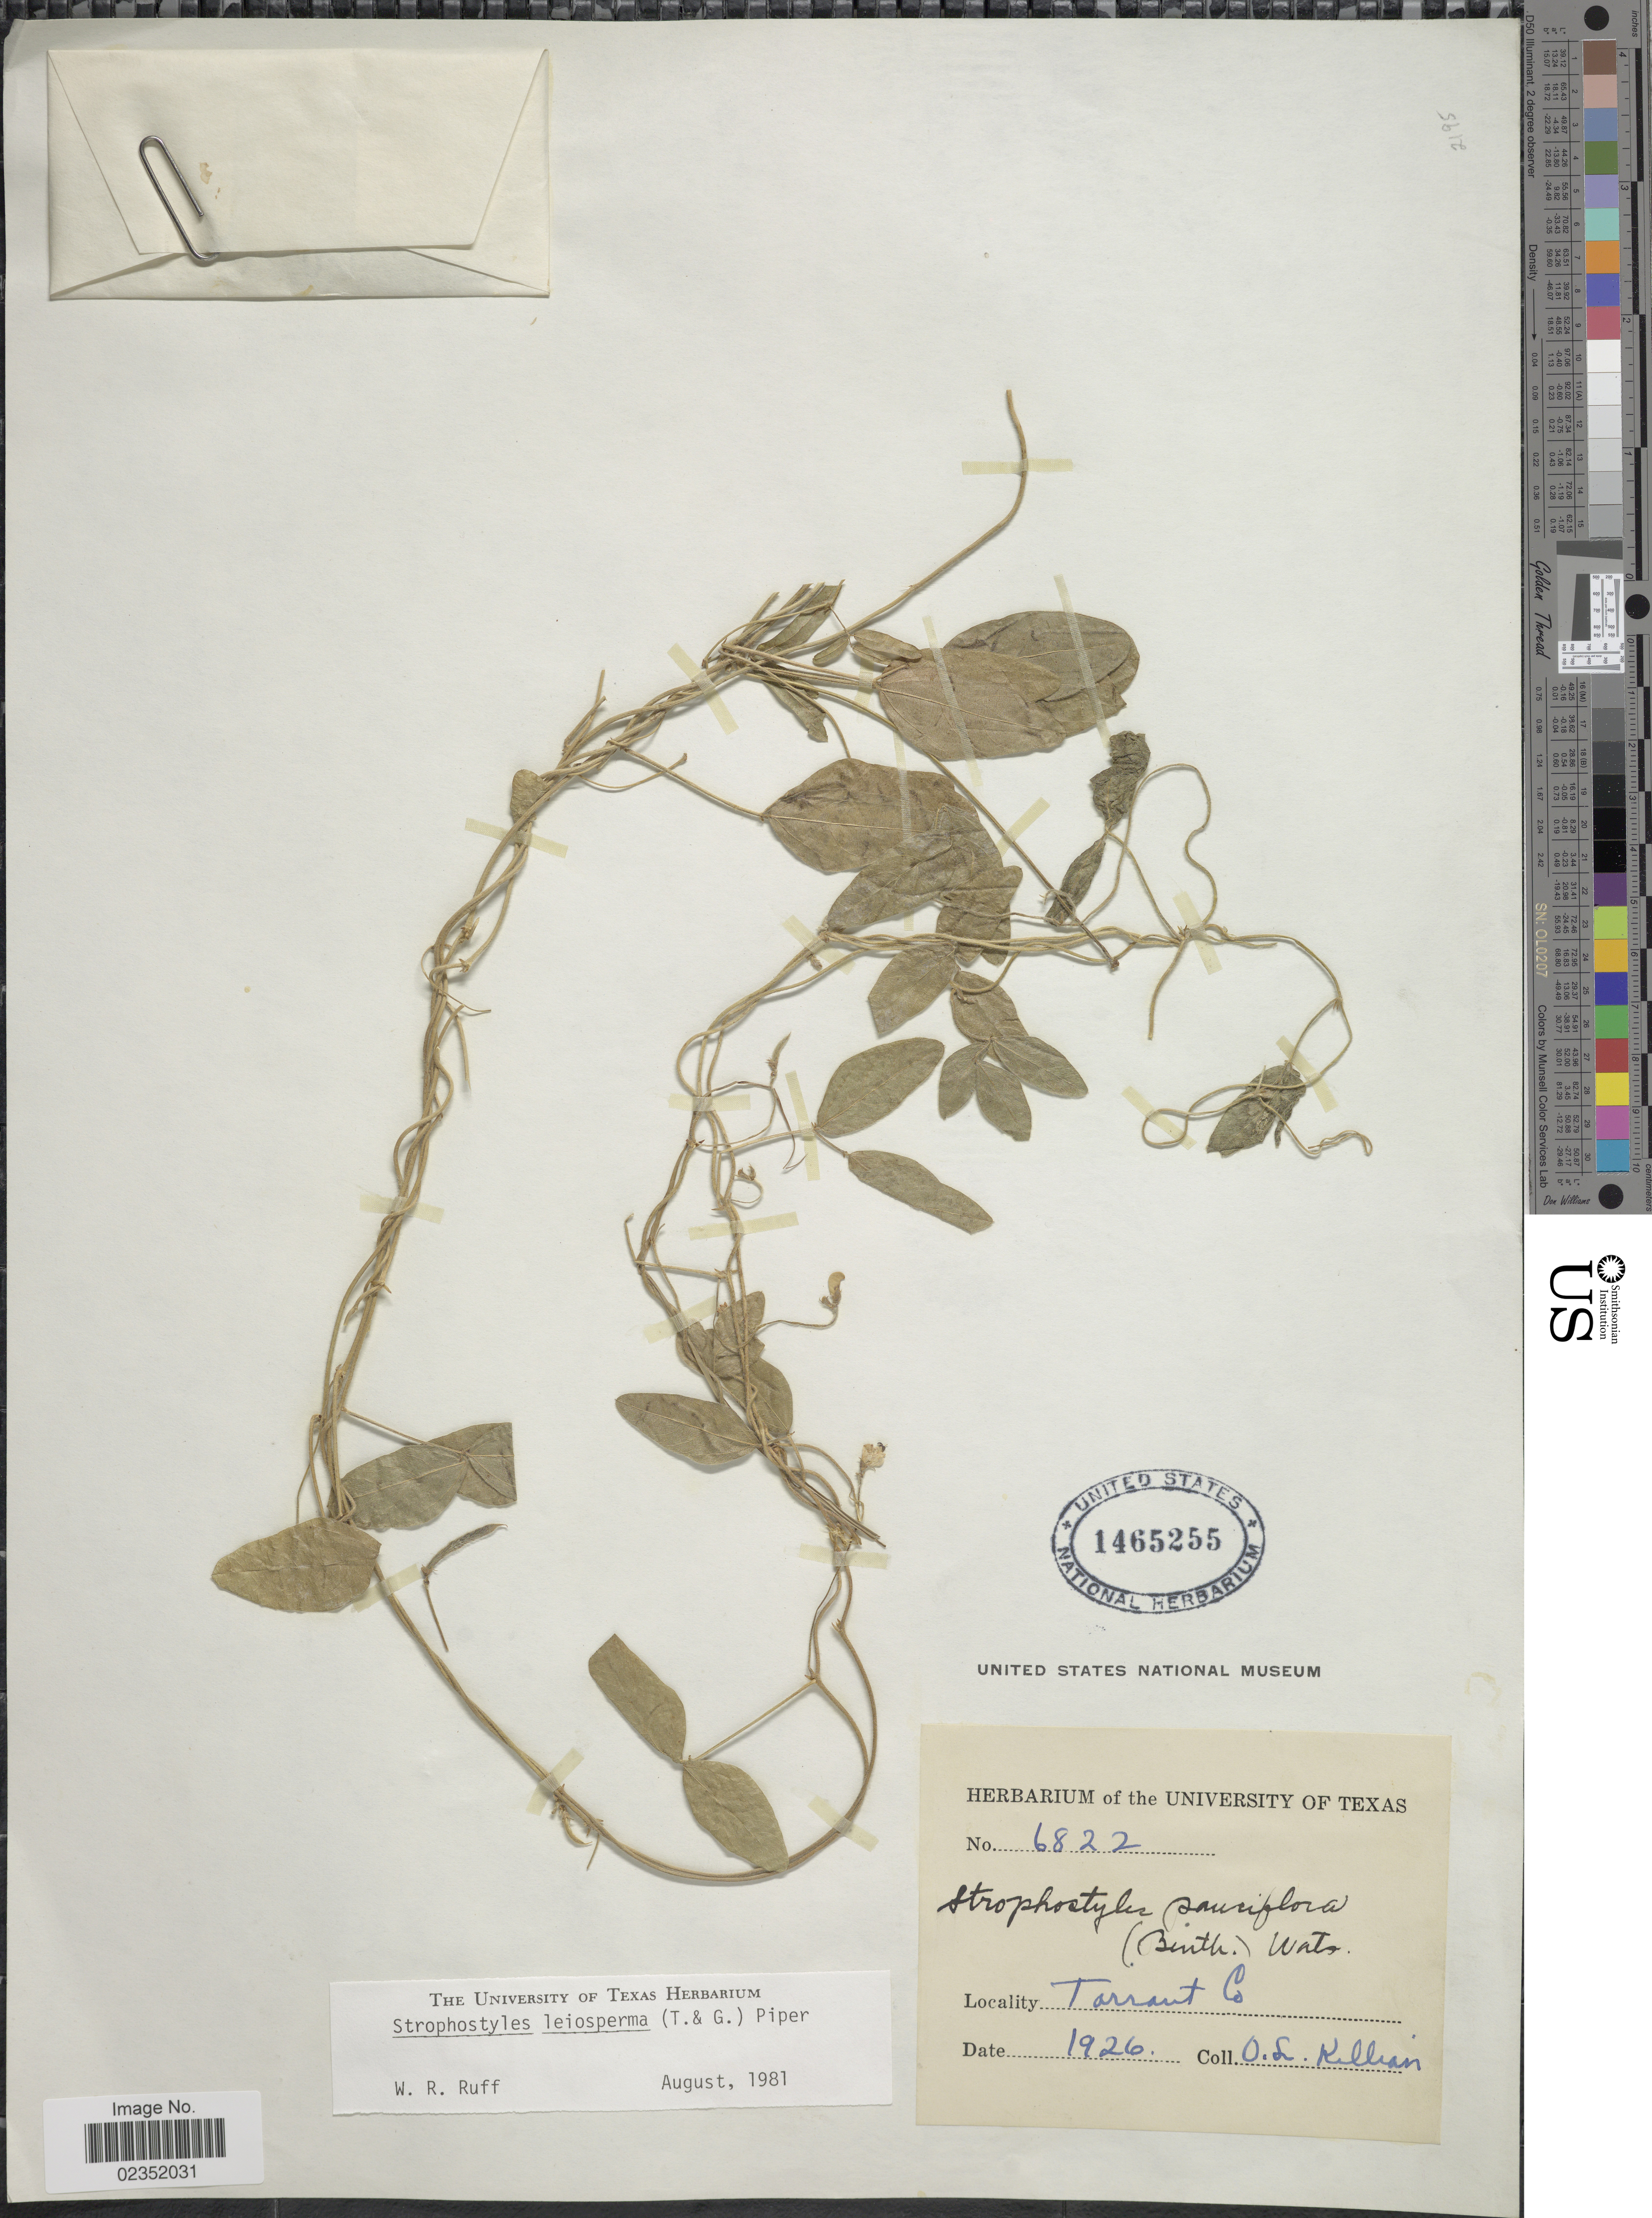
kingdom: Plantae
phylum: Tracheophyta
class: Magnoliopsida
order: Fabales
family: Fabaceae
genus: Strophostyles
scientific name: Strophostyles leiosperma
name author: (Torr. & A. Gray) Piper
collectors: O. Killian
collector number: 6822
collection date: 1926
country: United States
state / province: Texas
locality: Tarrant Co.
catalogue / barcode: US 1465255